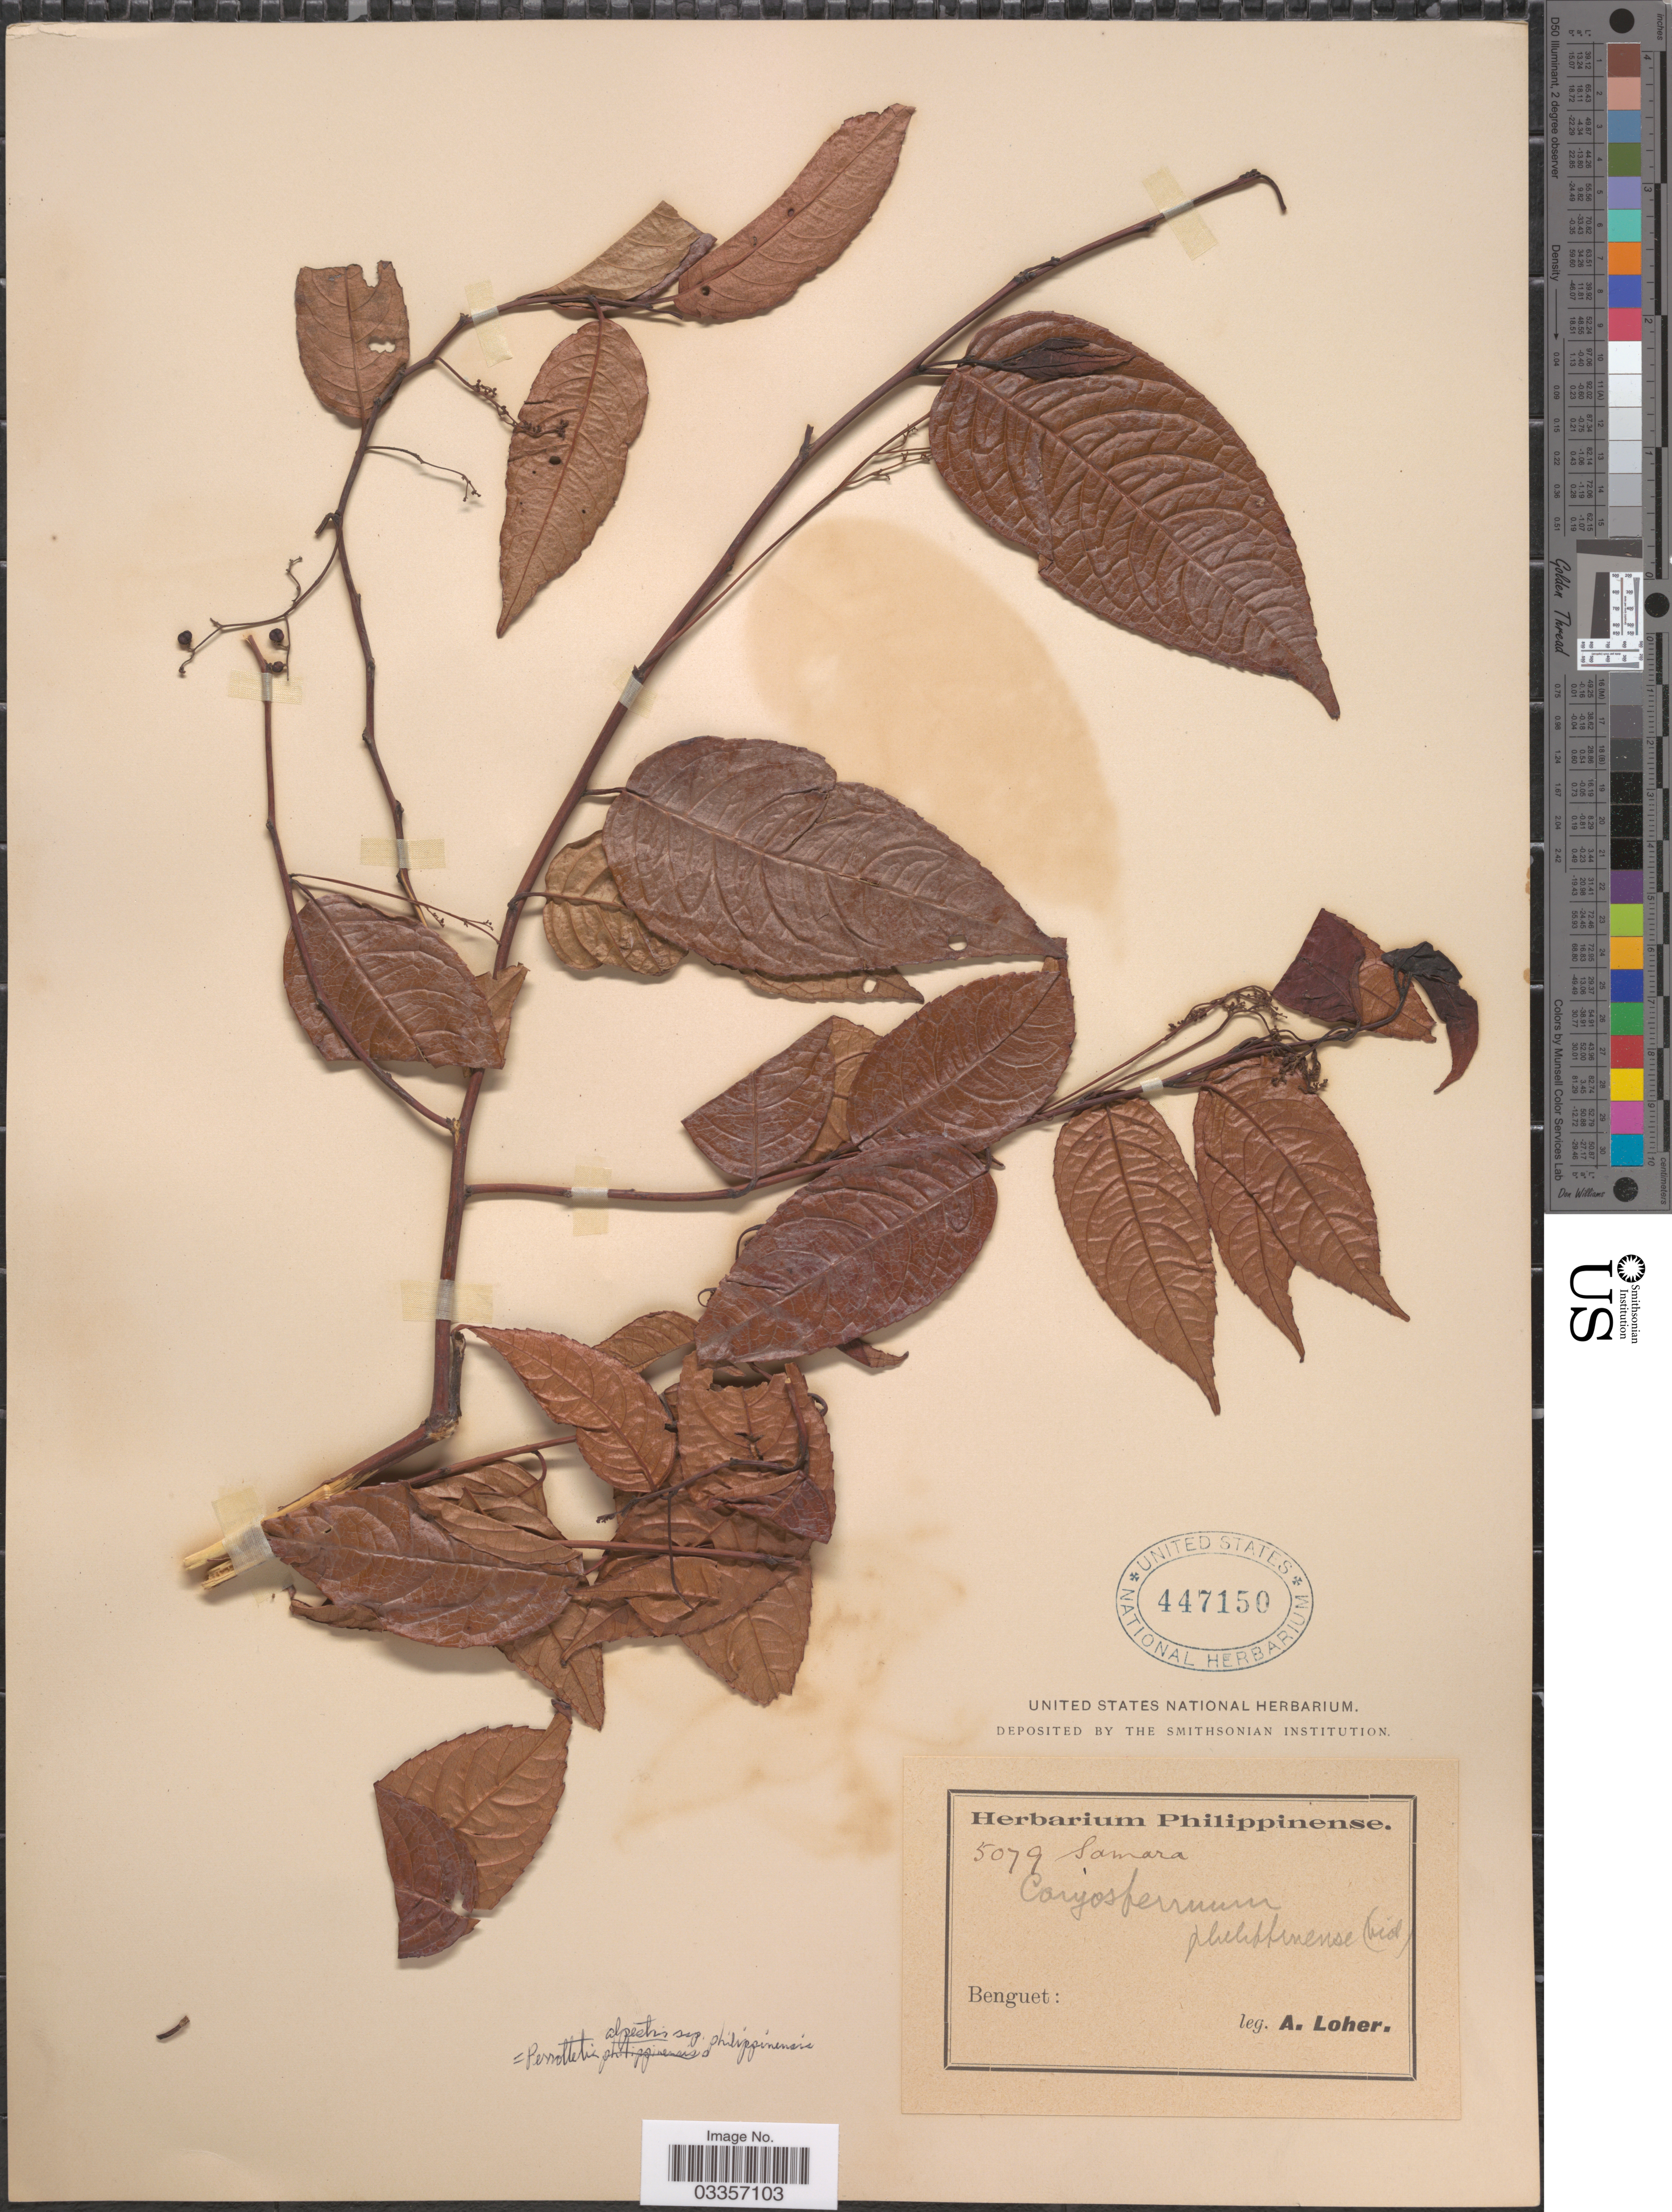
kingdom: Plantae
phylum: Tracheophyta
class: Magnoliopsida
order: Huerteales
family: Dipentodontaceae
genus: Perrottetia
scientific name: Perrottetia alpestris subsp. philippinensis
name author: (S. Vidal) Ding Hou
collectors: A. Loher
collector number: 5079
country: Philippines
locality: Benguet.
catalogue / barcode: US 447150